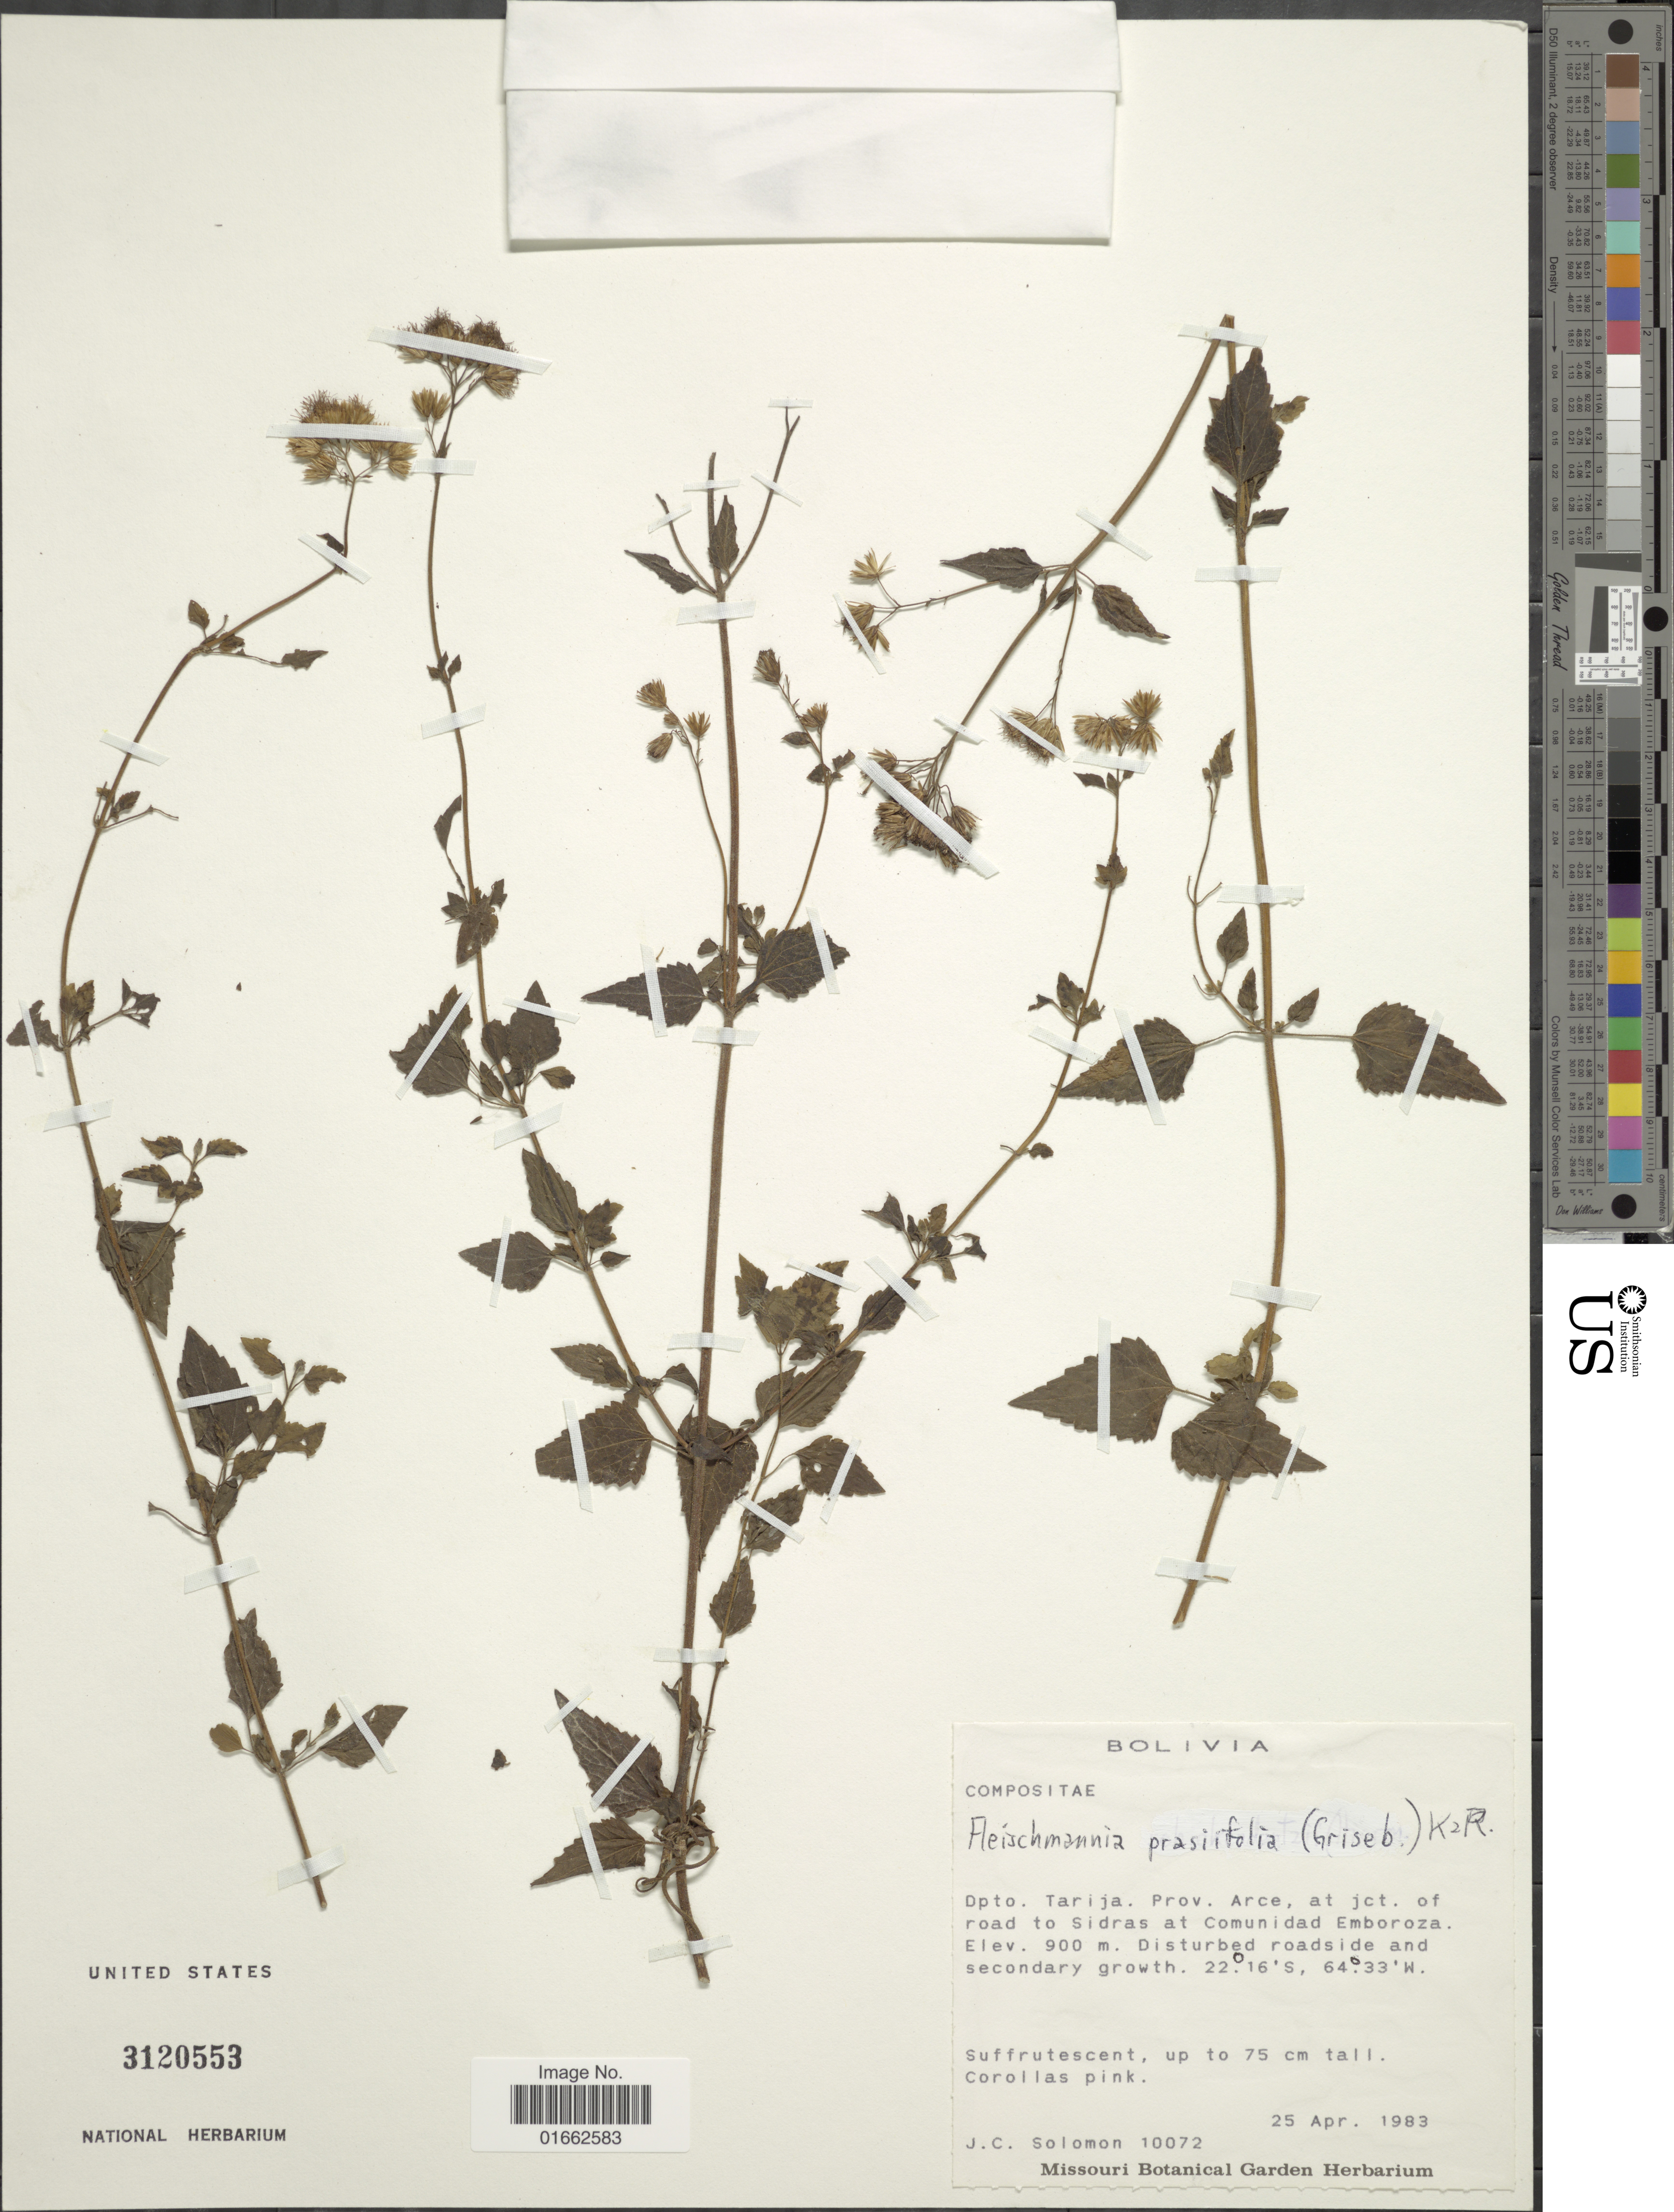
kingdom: Plantae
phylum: Tracheophyta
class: Magnoliopsida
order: Asterales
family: Asteraceae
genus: Fleischmannia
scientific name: Fleischmannia prasiifolia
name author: (Griseb.) R.M. King & H. Rob.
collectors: J. C. Solomon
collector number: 10072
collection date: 1983-04-25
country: Bolivia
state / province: Tarija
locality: Prov. Arce, at jct. of road to Sidras at Comunidad Emboroza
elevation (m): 900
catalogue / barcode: US 3120553